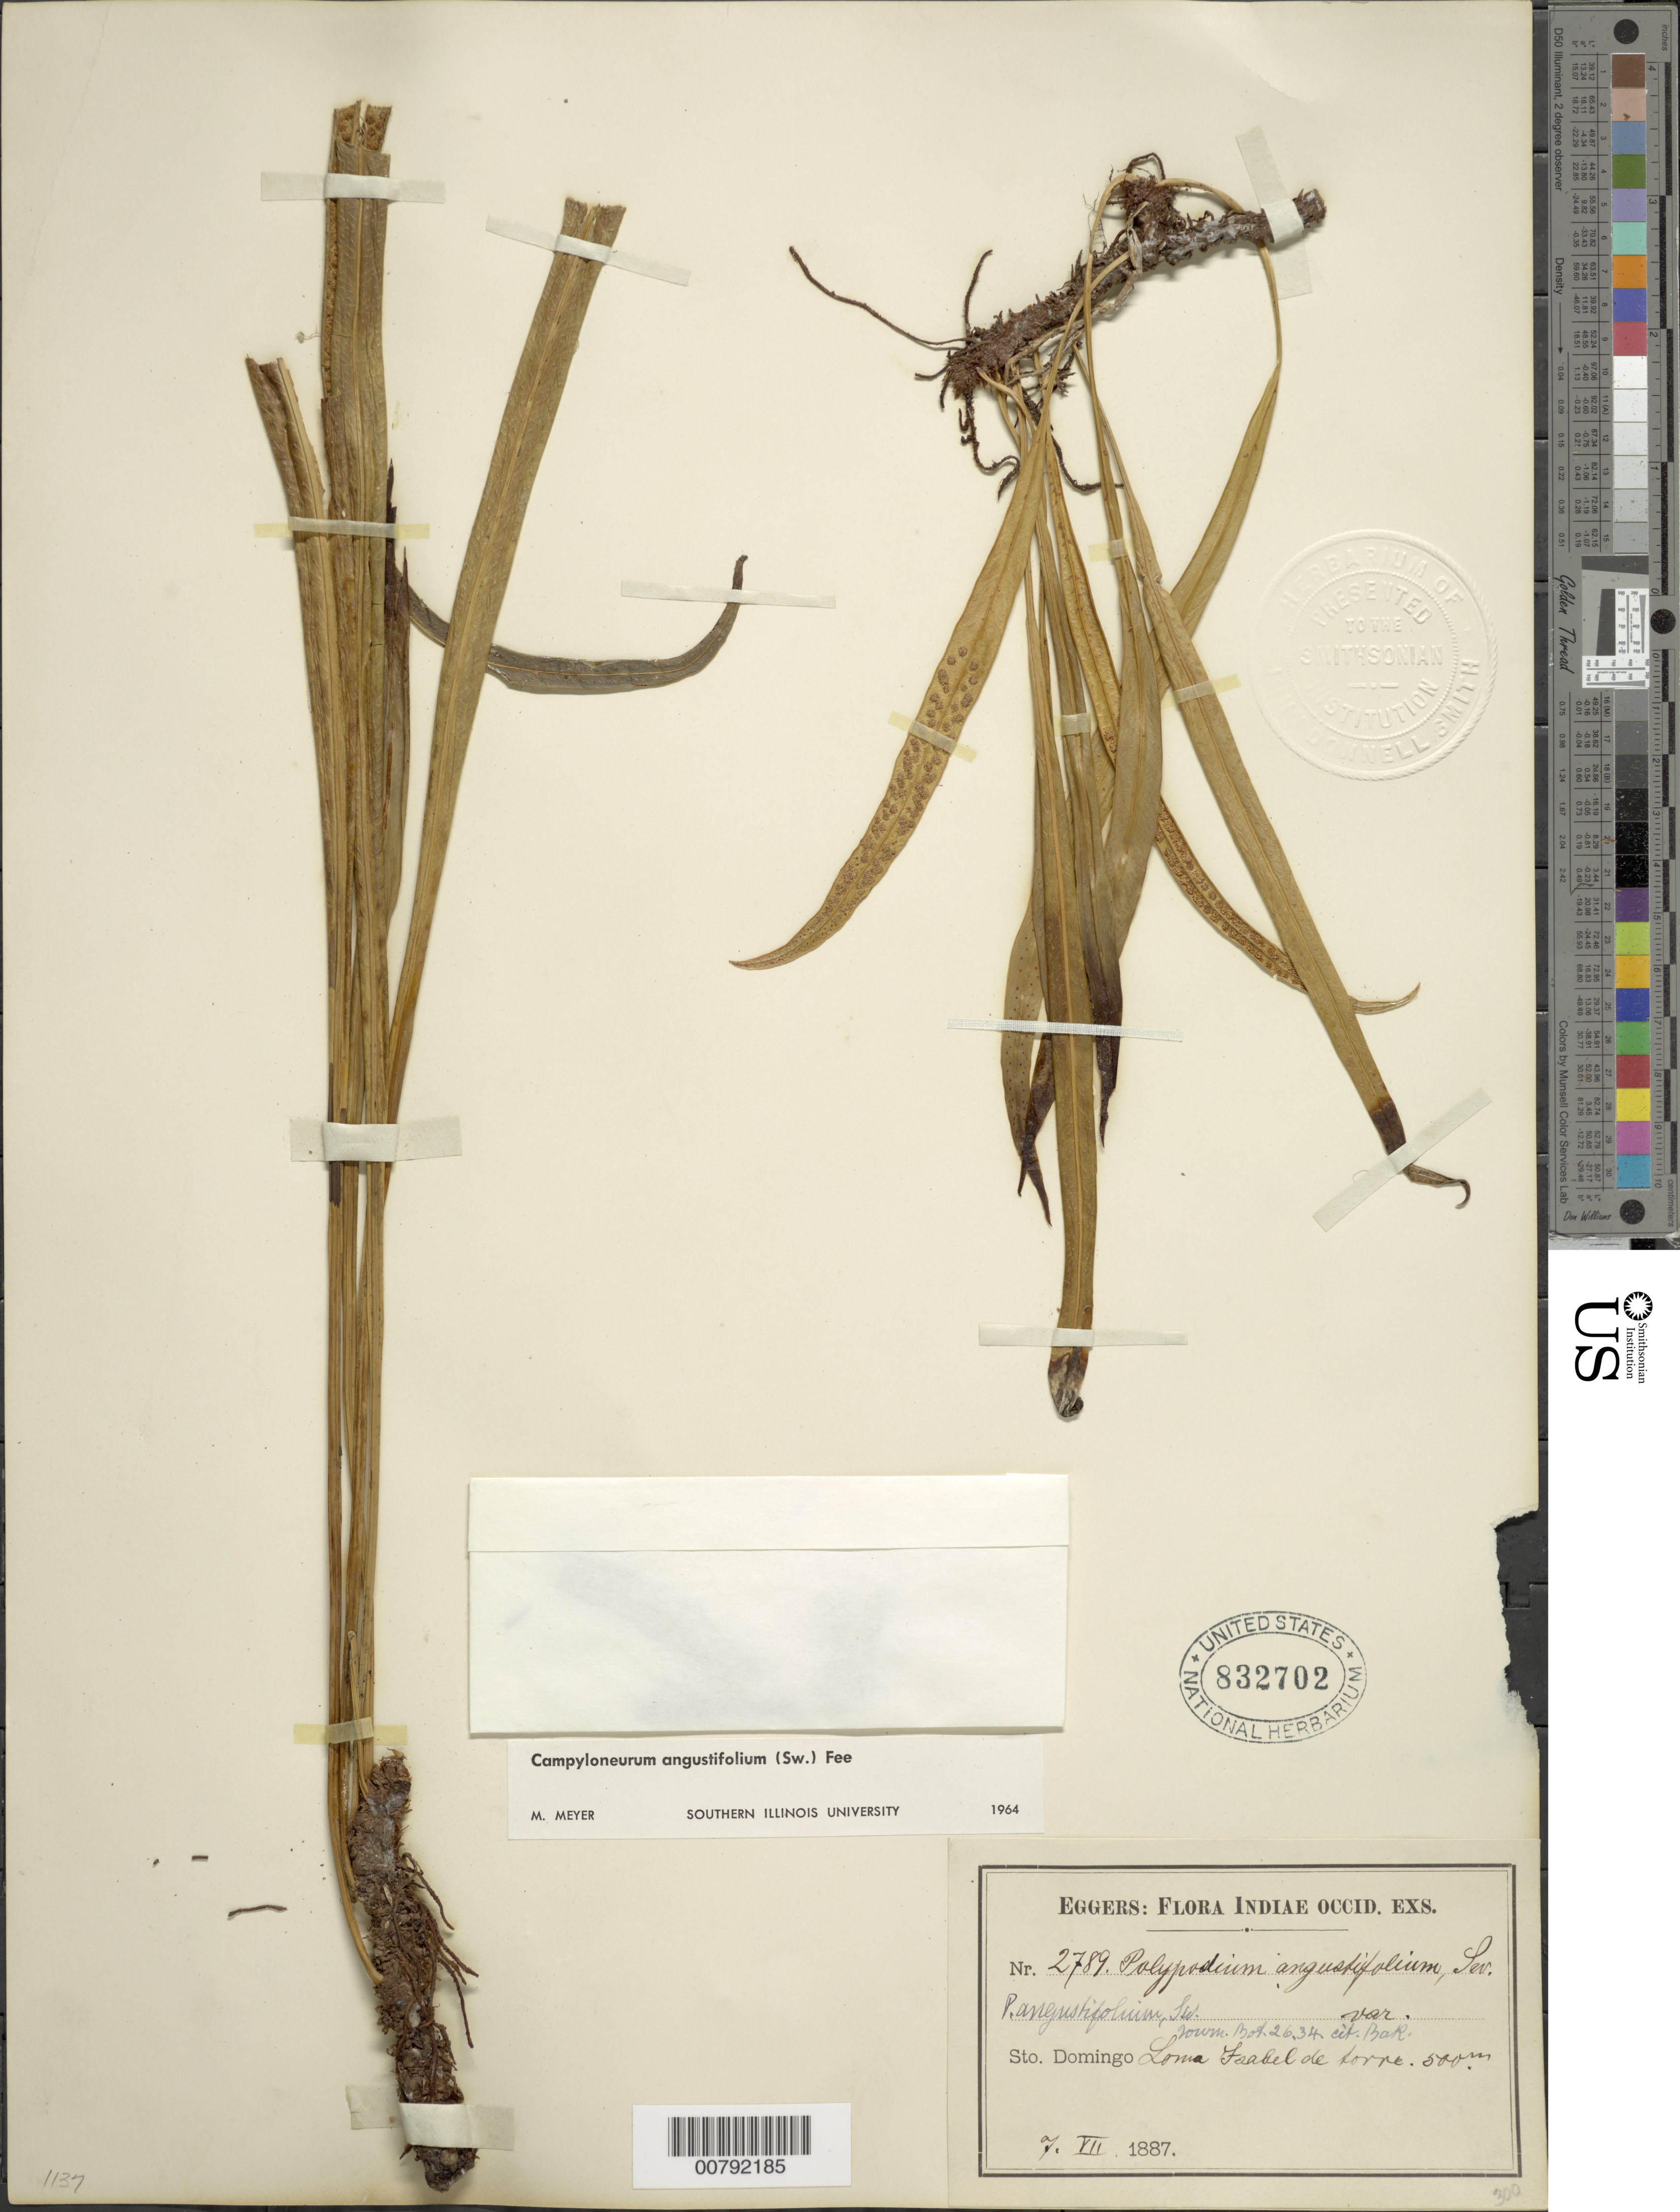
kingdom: Plantae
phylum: Tracheophyta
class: Polypodiopsida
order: Polypodiales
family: Polypodiaceae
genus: Campyloneurum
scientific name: Campyloneurum angustifolium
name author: (Sw.) Fée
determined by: Meyer, M.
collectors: H. F. A. von Eggers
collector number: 2789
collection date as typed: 07 Jul 1887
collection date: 1887-07-07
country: Dominican Republic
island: Hispaniola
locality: Loma Isabel de Torre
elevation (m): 500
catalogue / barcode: US 832702